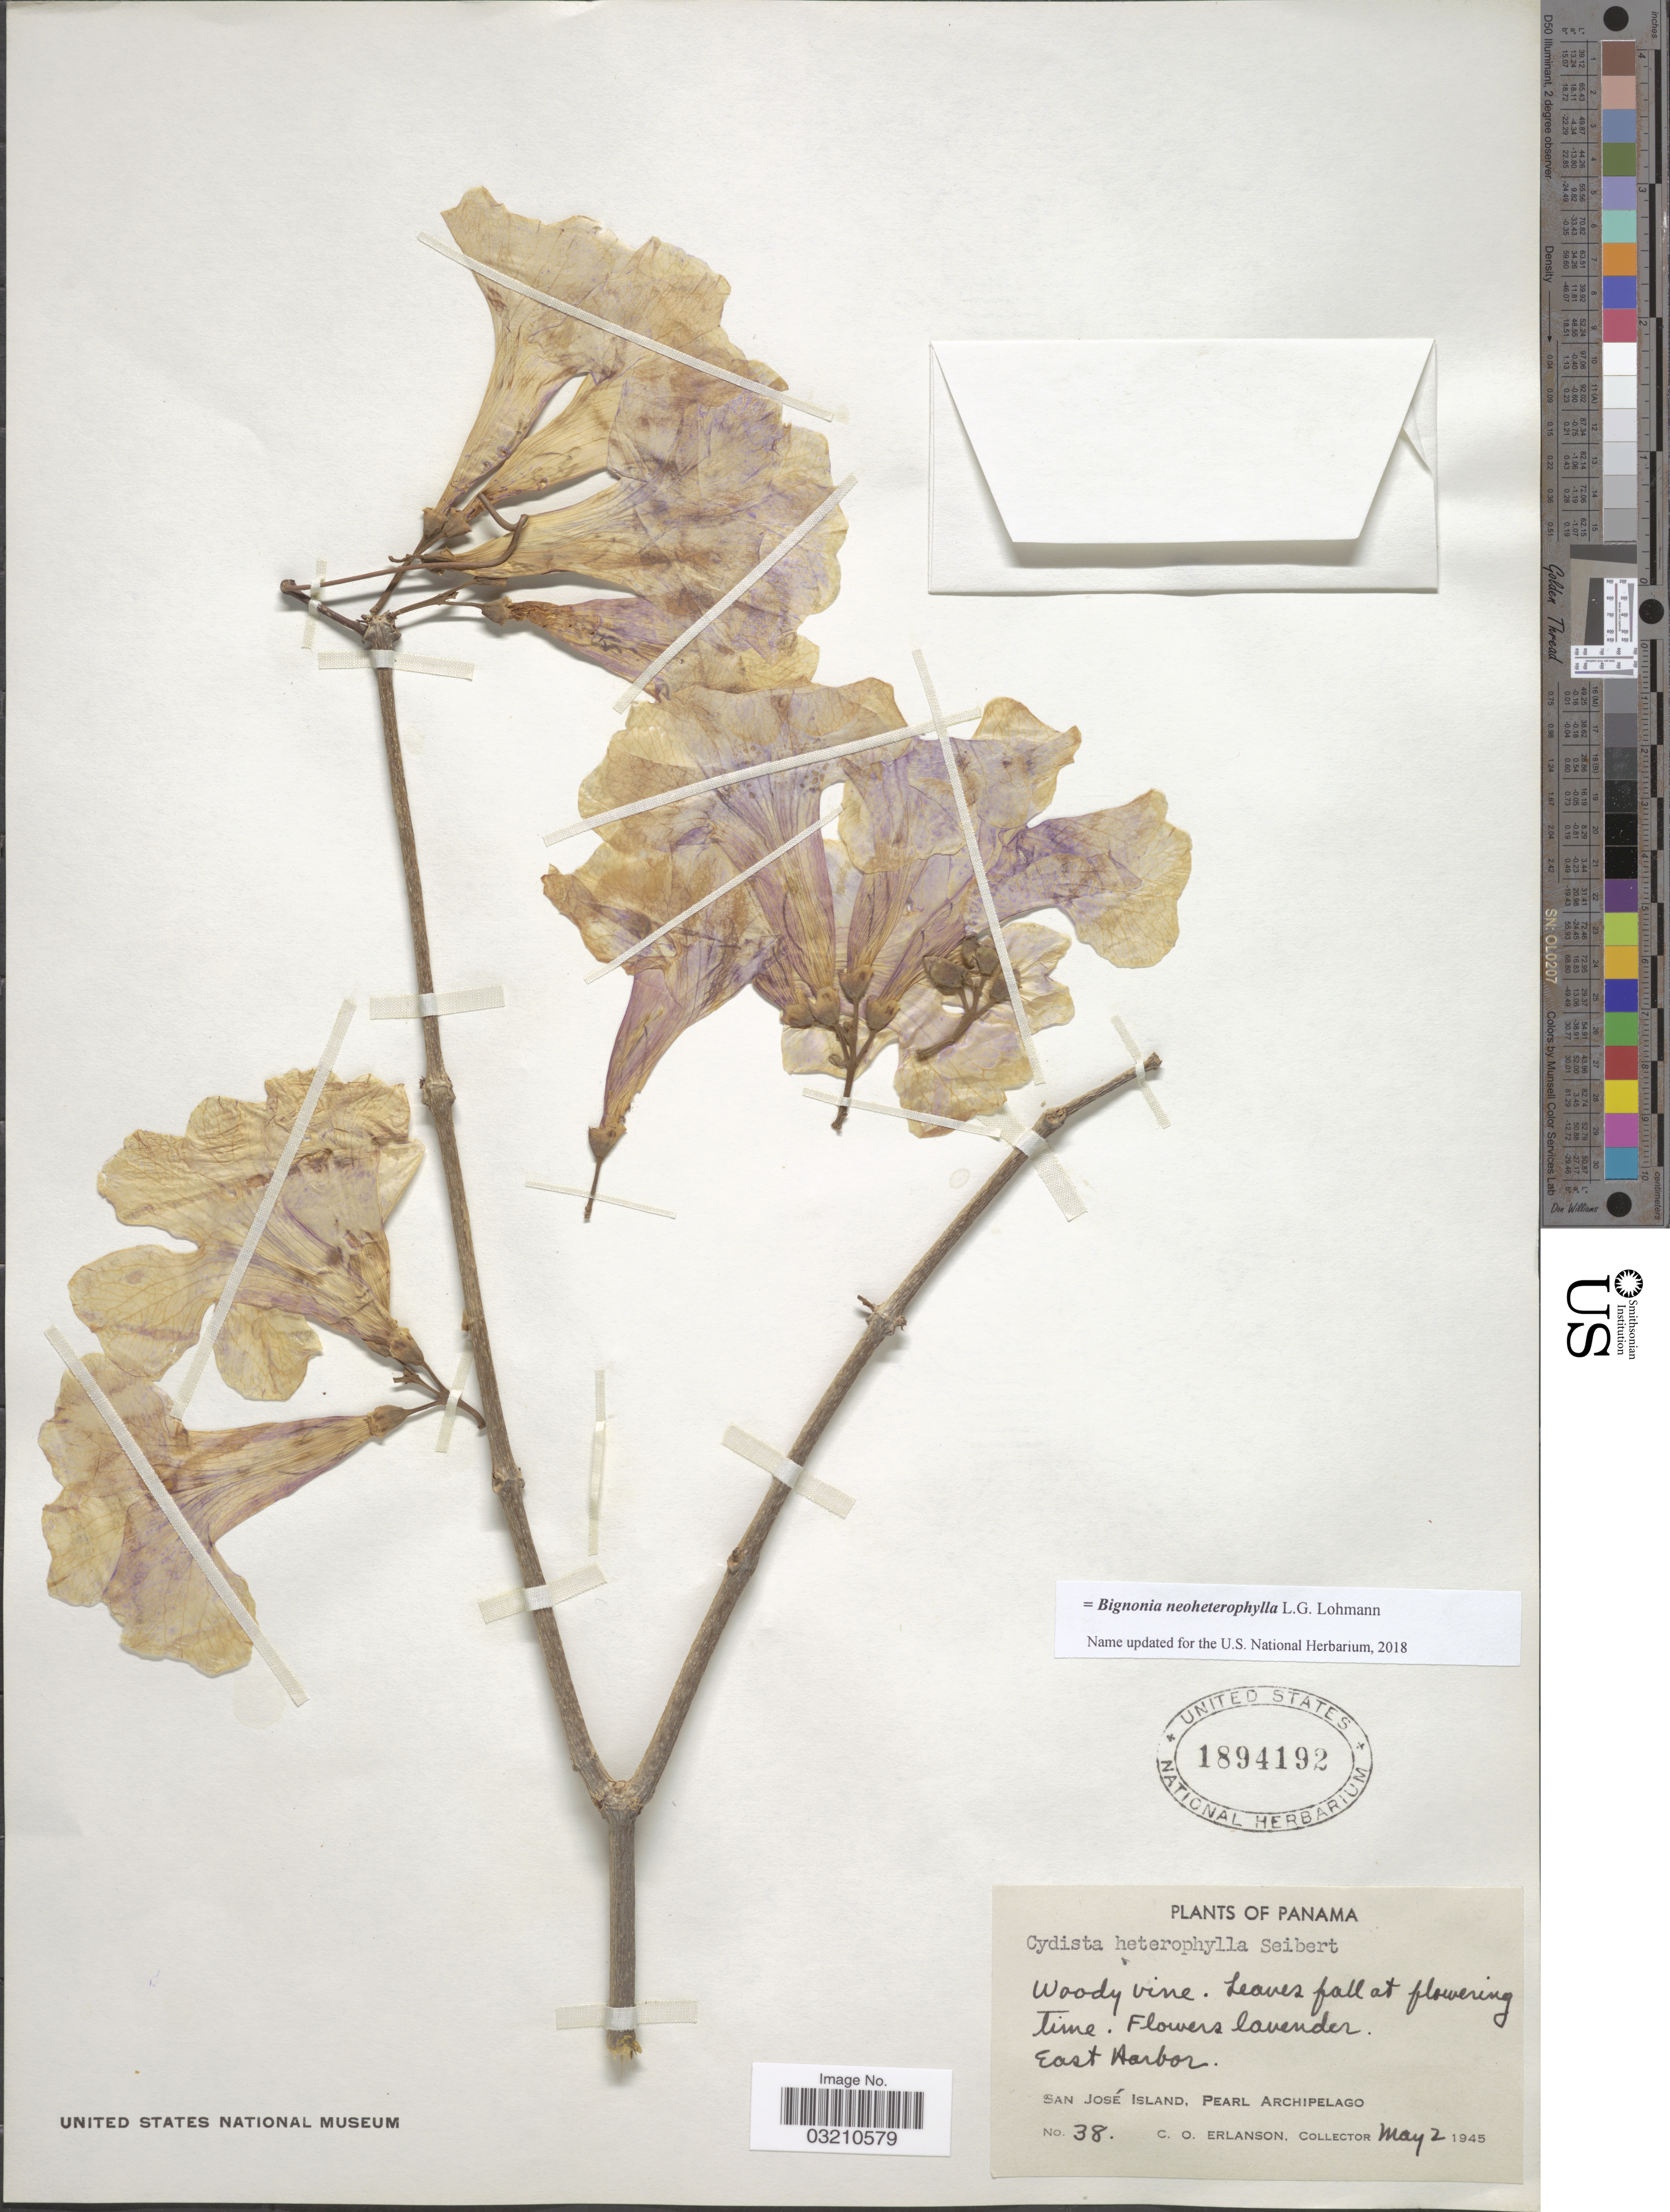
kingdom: Plantae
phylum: Tracheophyta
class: Magnoliopsida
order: Lamiales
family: Bignoniaceae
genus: Bignonia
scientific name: Bignonia neoheterophylla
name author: L.G. Lohmann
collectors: C. O. Erlanson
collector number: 38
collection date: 1945-05-02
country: Panama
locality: East Harbor. San José Island, Pearl Archipelago.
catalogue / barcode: US 1894192